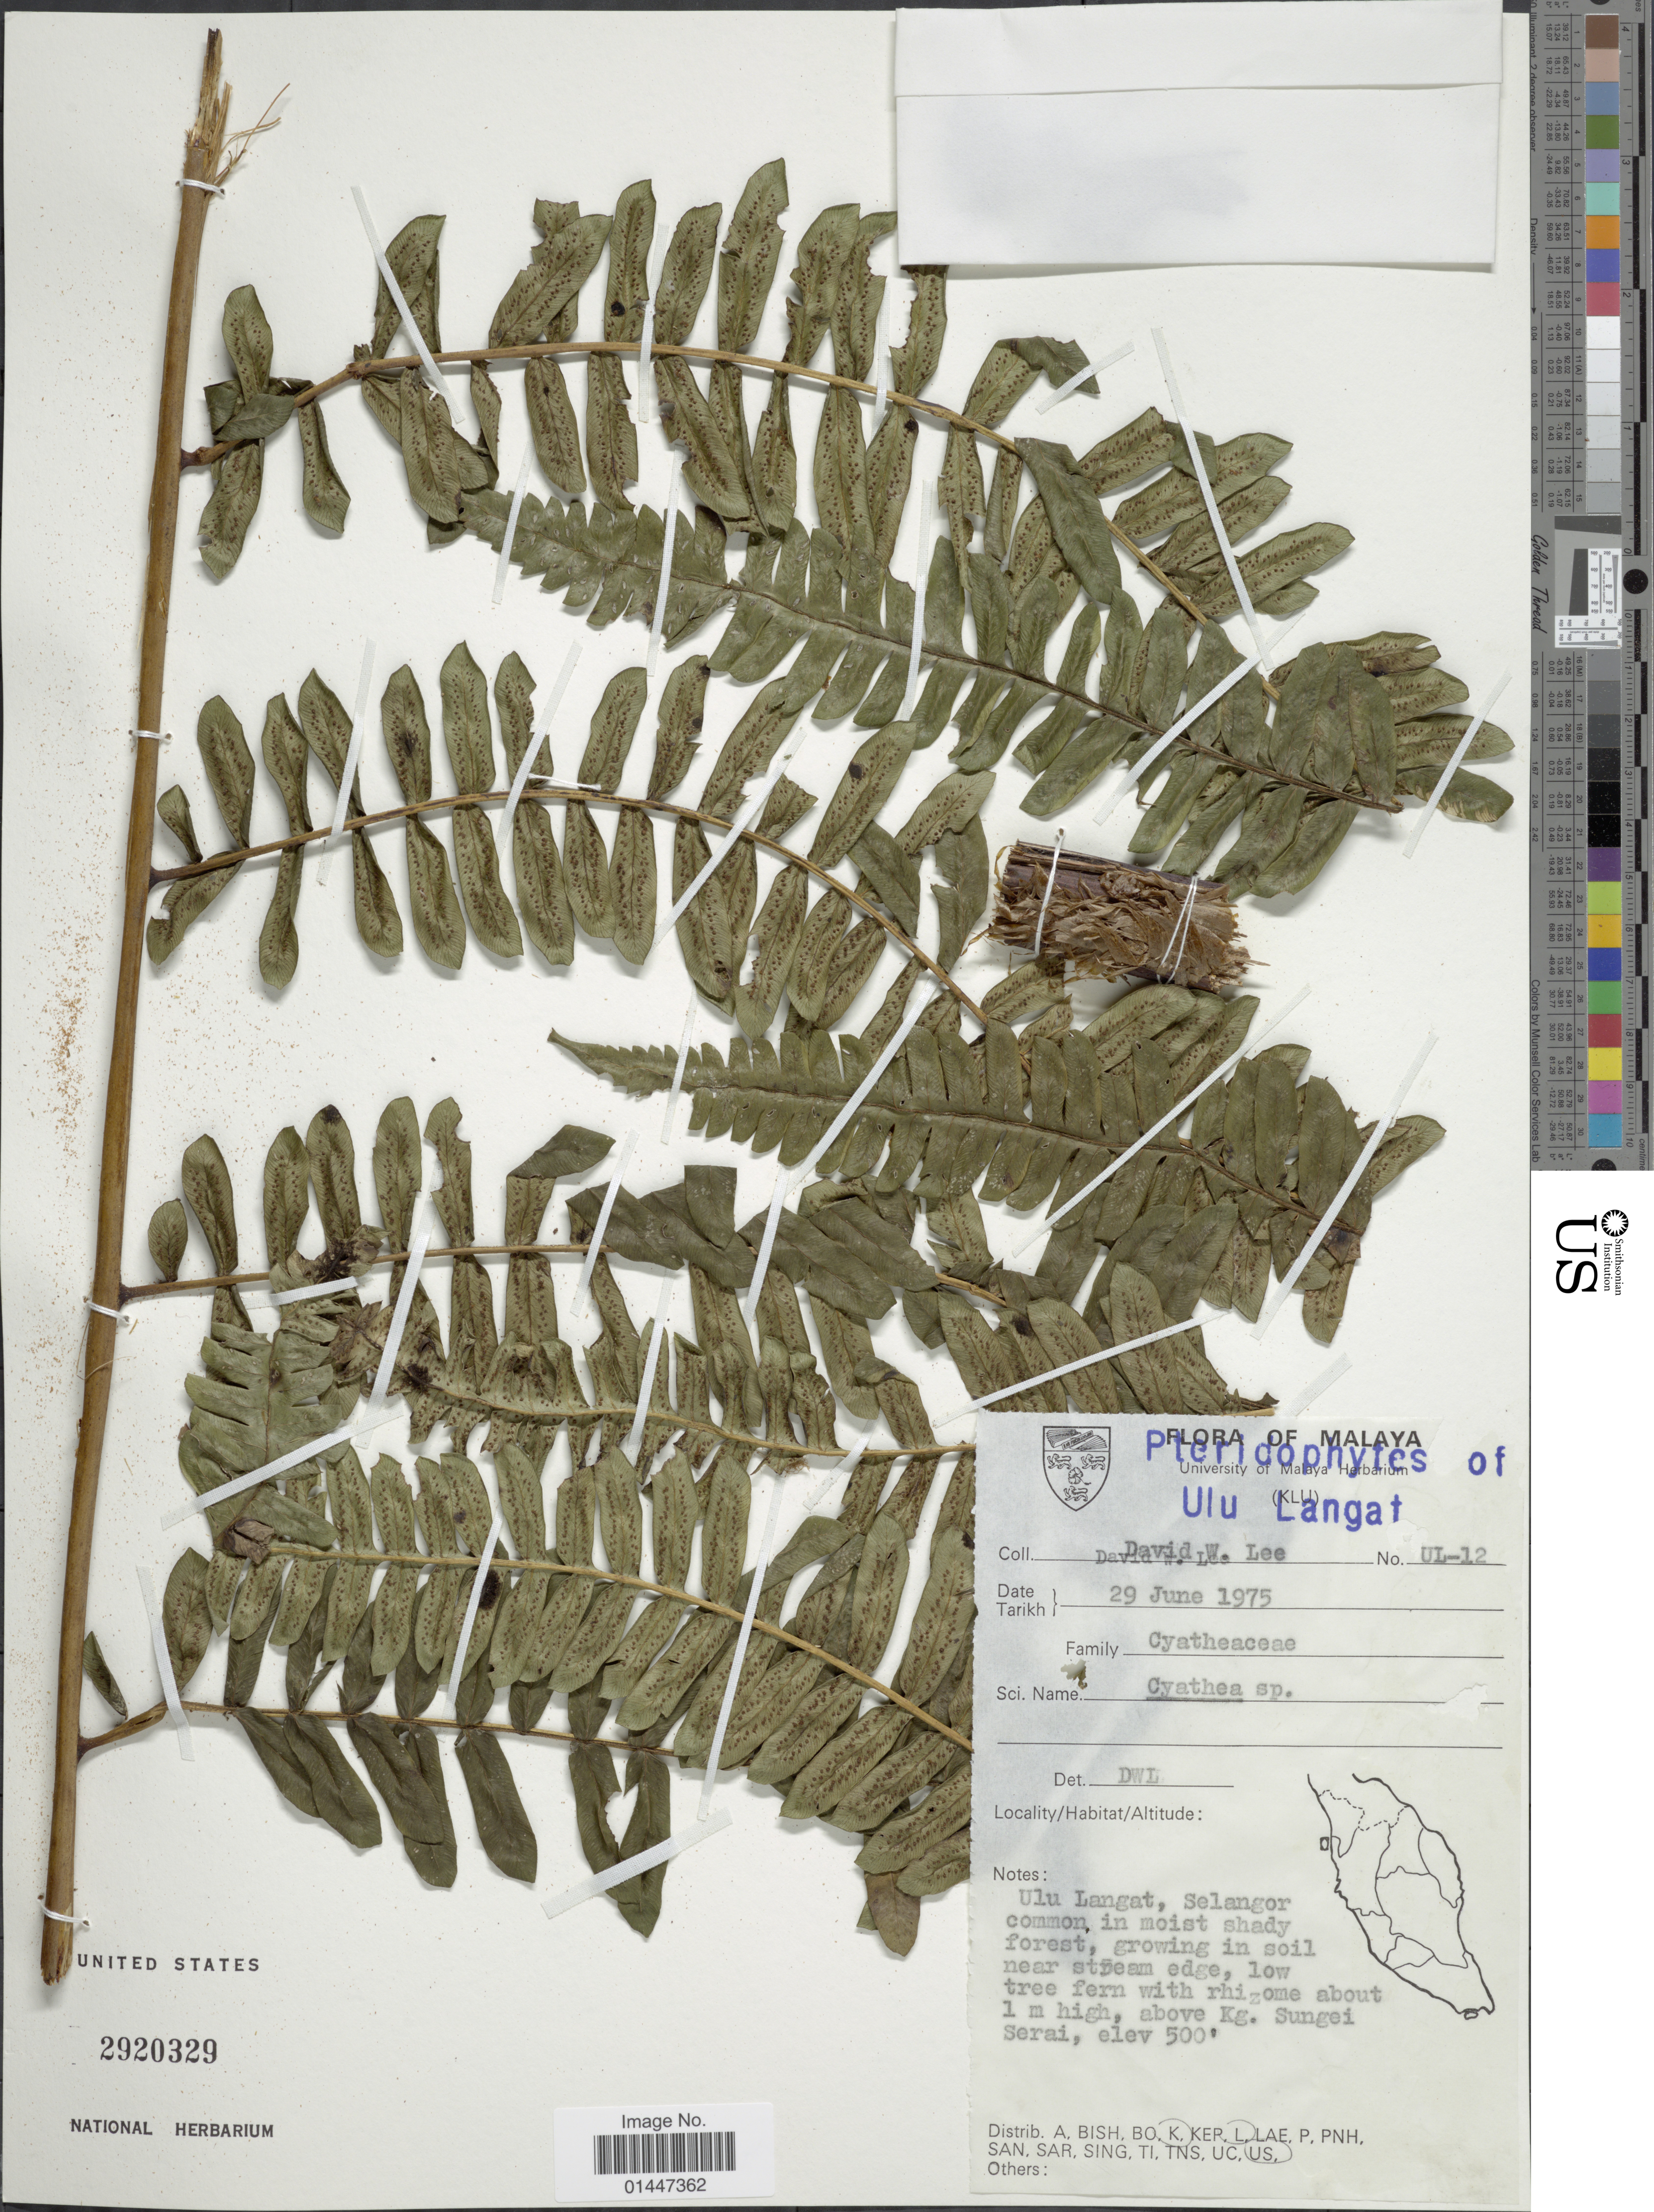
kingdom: Plantae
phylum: Tracheophyta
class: Polypodiopsida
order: Cyatheales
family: Cyatheaceae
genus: Sphaeropteris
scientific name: Sphaeropteris alternans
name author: (Wall. ex Hook.) R.M. Tryon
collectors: D. Lee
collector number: UL-12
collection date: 1975-06-29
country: Malaysia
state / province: Selangor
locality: Malaya. Ulu Langat, Selangor common in most shady forest, growing in soil near stream edge, low tree fern with rhizome about 1 m high, above Kg. Sungei Serai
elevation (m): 152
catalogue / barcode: US 2920329